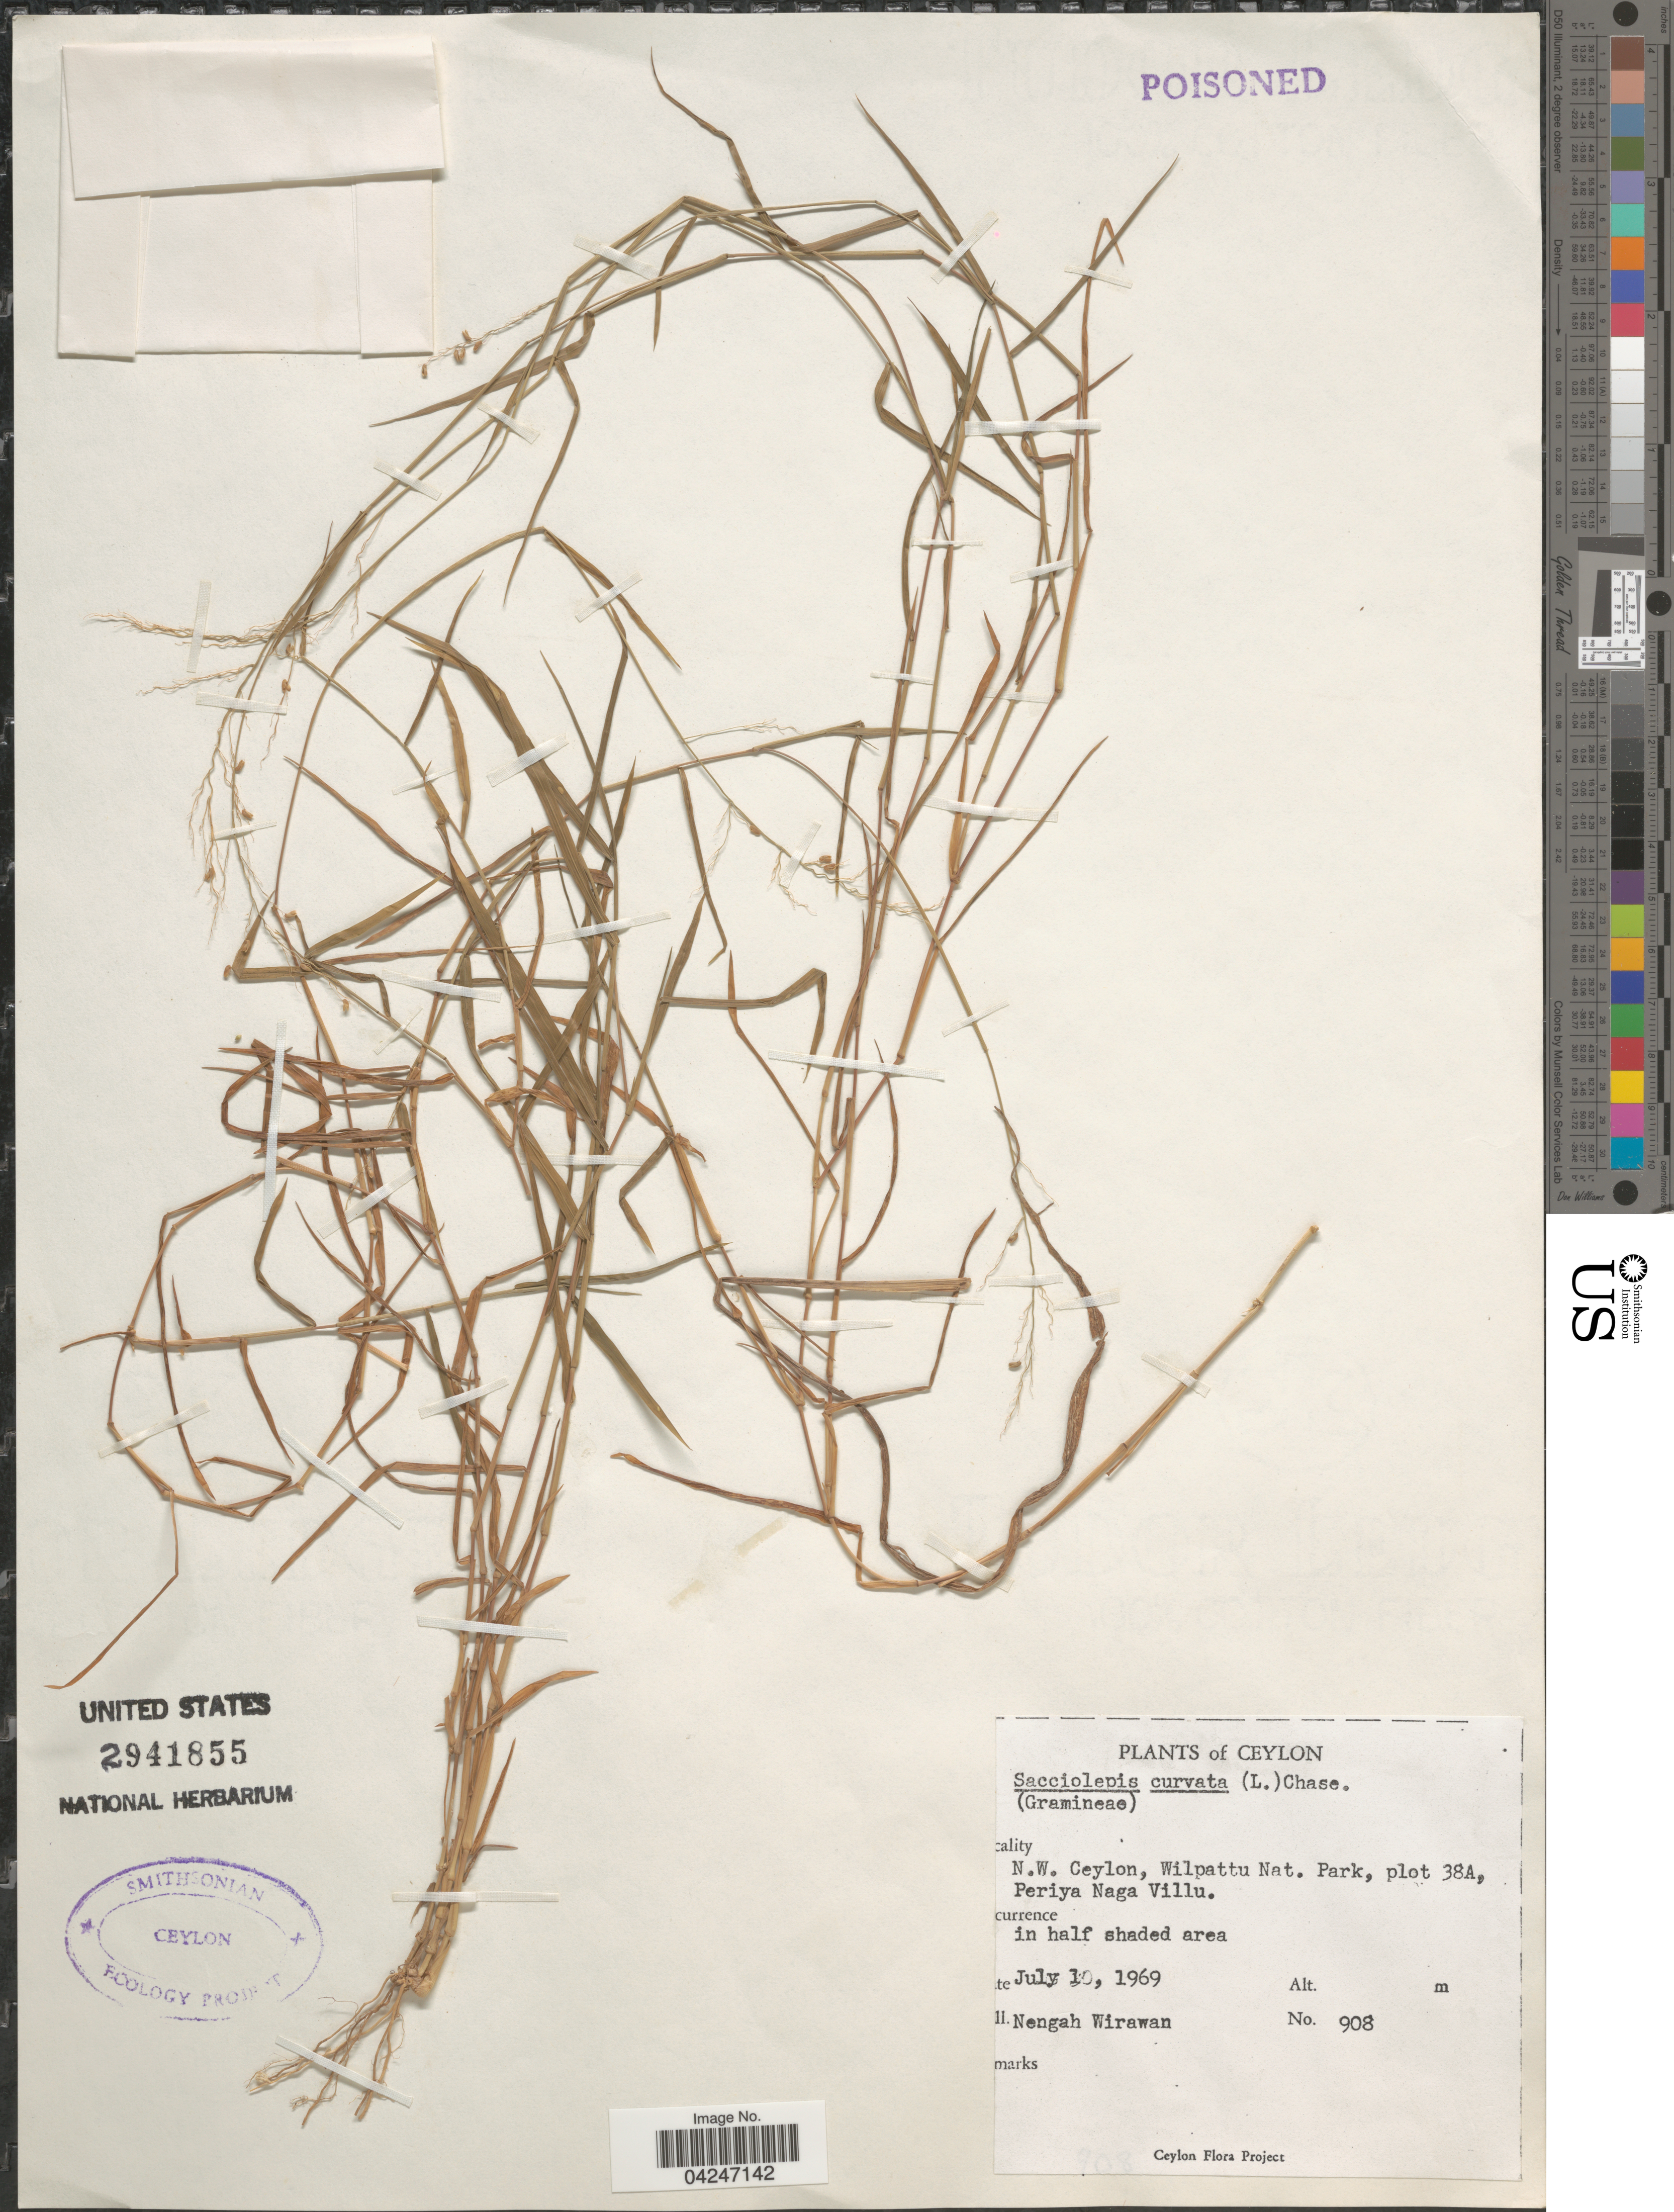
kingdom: Plantae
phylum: Tracheophyta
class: Liliopsida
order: Poales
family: Poaceae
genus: Sacciolepis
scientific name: Sacciolepis curvata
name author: (L.) Chase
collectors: N. Wirawan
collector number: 908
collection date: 1969-07-10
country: Sri Lanka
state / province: North Western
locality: Ceylon. N.W. Ceylon, Wilpattu Nat. Park, plot 38A, Periya Naga Villu. In half shaded area.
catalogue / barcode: US 2941855